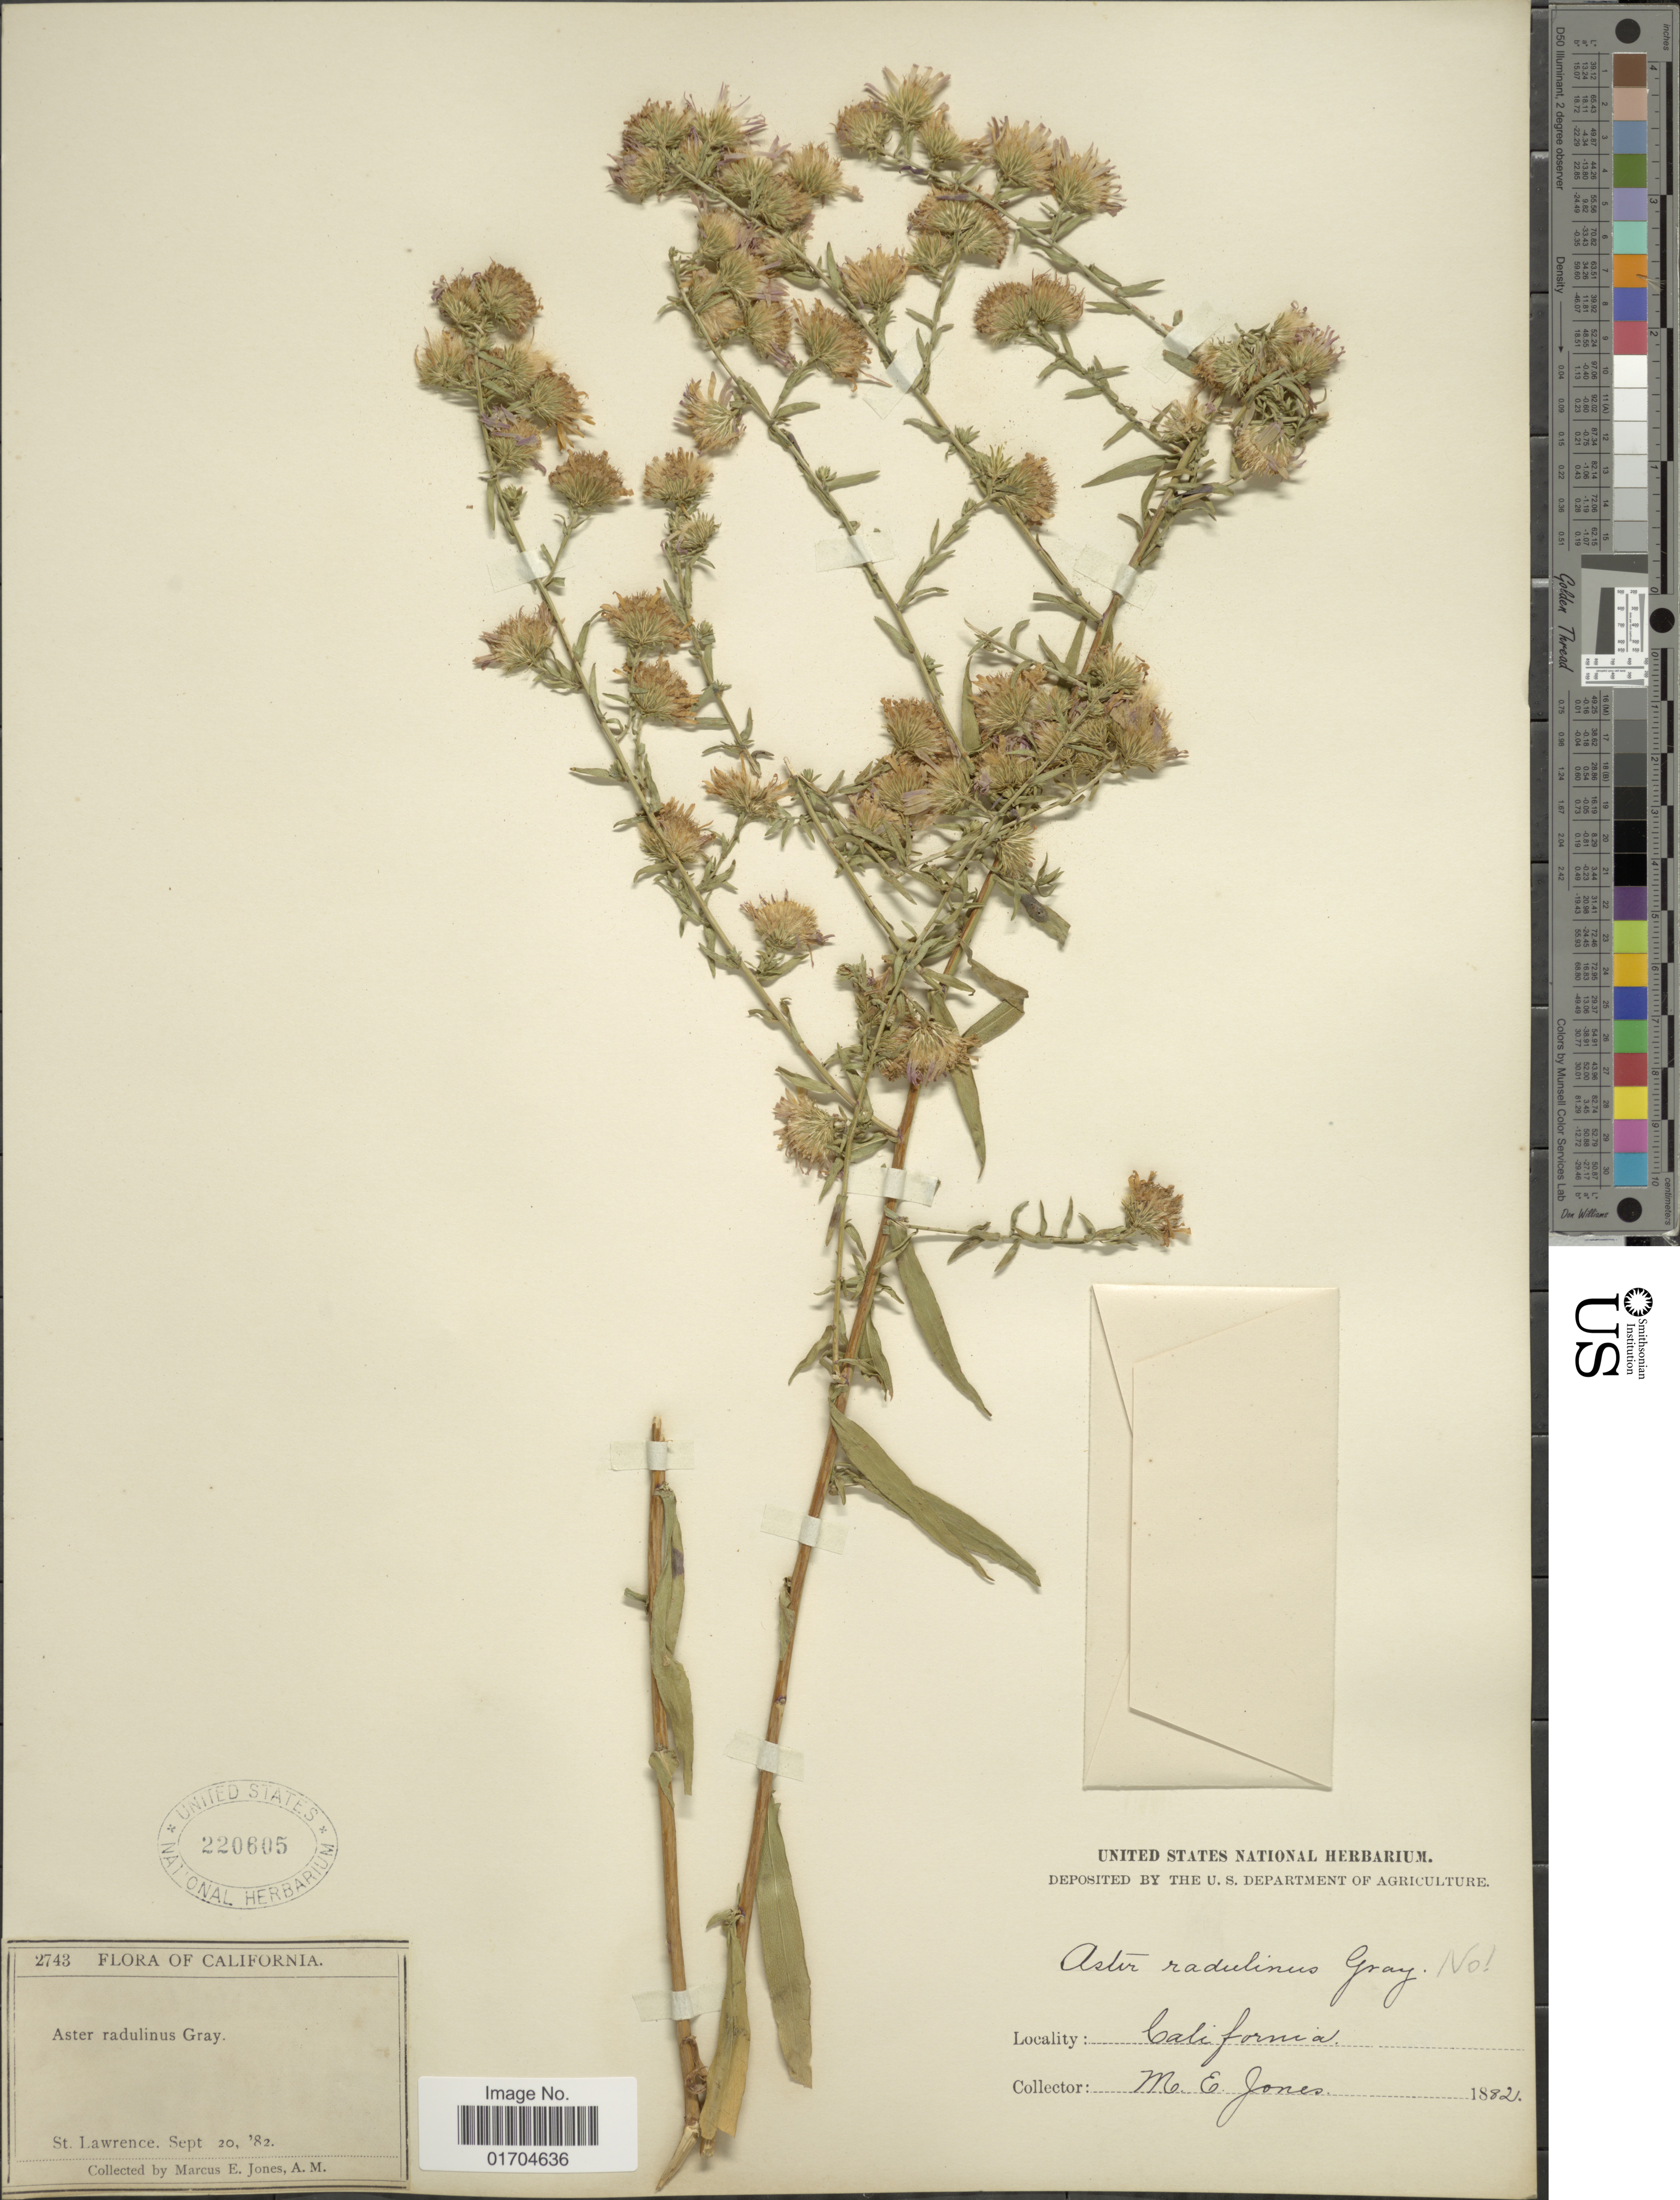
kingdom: Plantae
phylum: Tracheophyta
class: Magnoliopsida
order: Asterales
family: Asteraceae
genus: Symphyotrichum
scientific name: Symphyotrichum sp.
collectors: M. E. Jones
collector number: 2743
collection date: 1882-09-20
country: United States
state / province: California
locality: St. Lawrence.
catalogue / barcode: US 220605